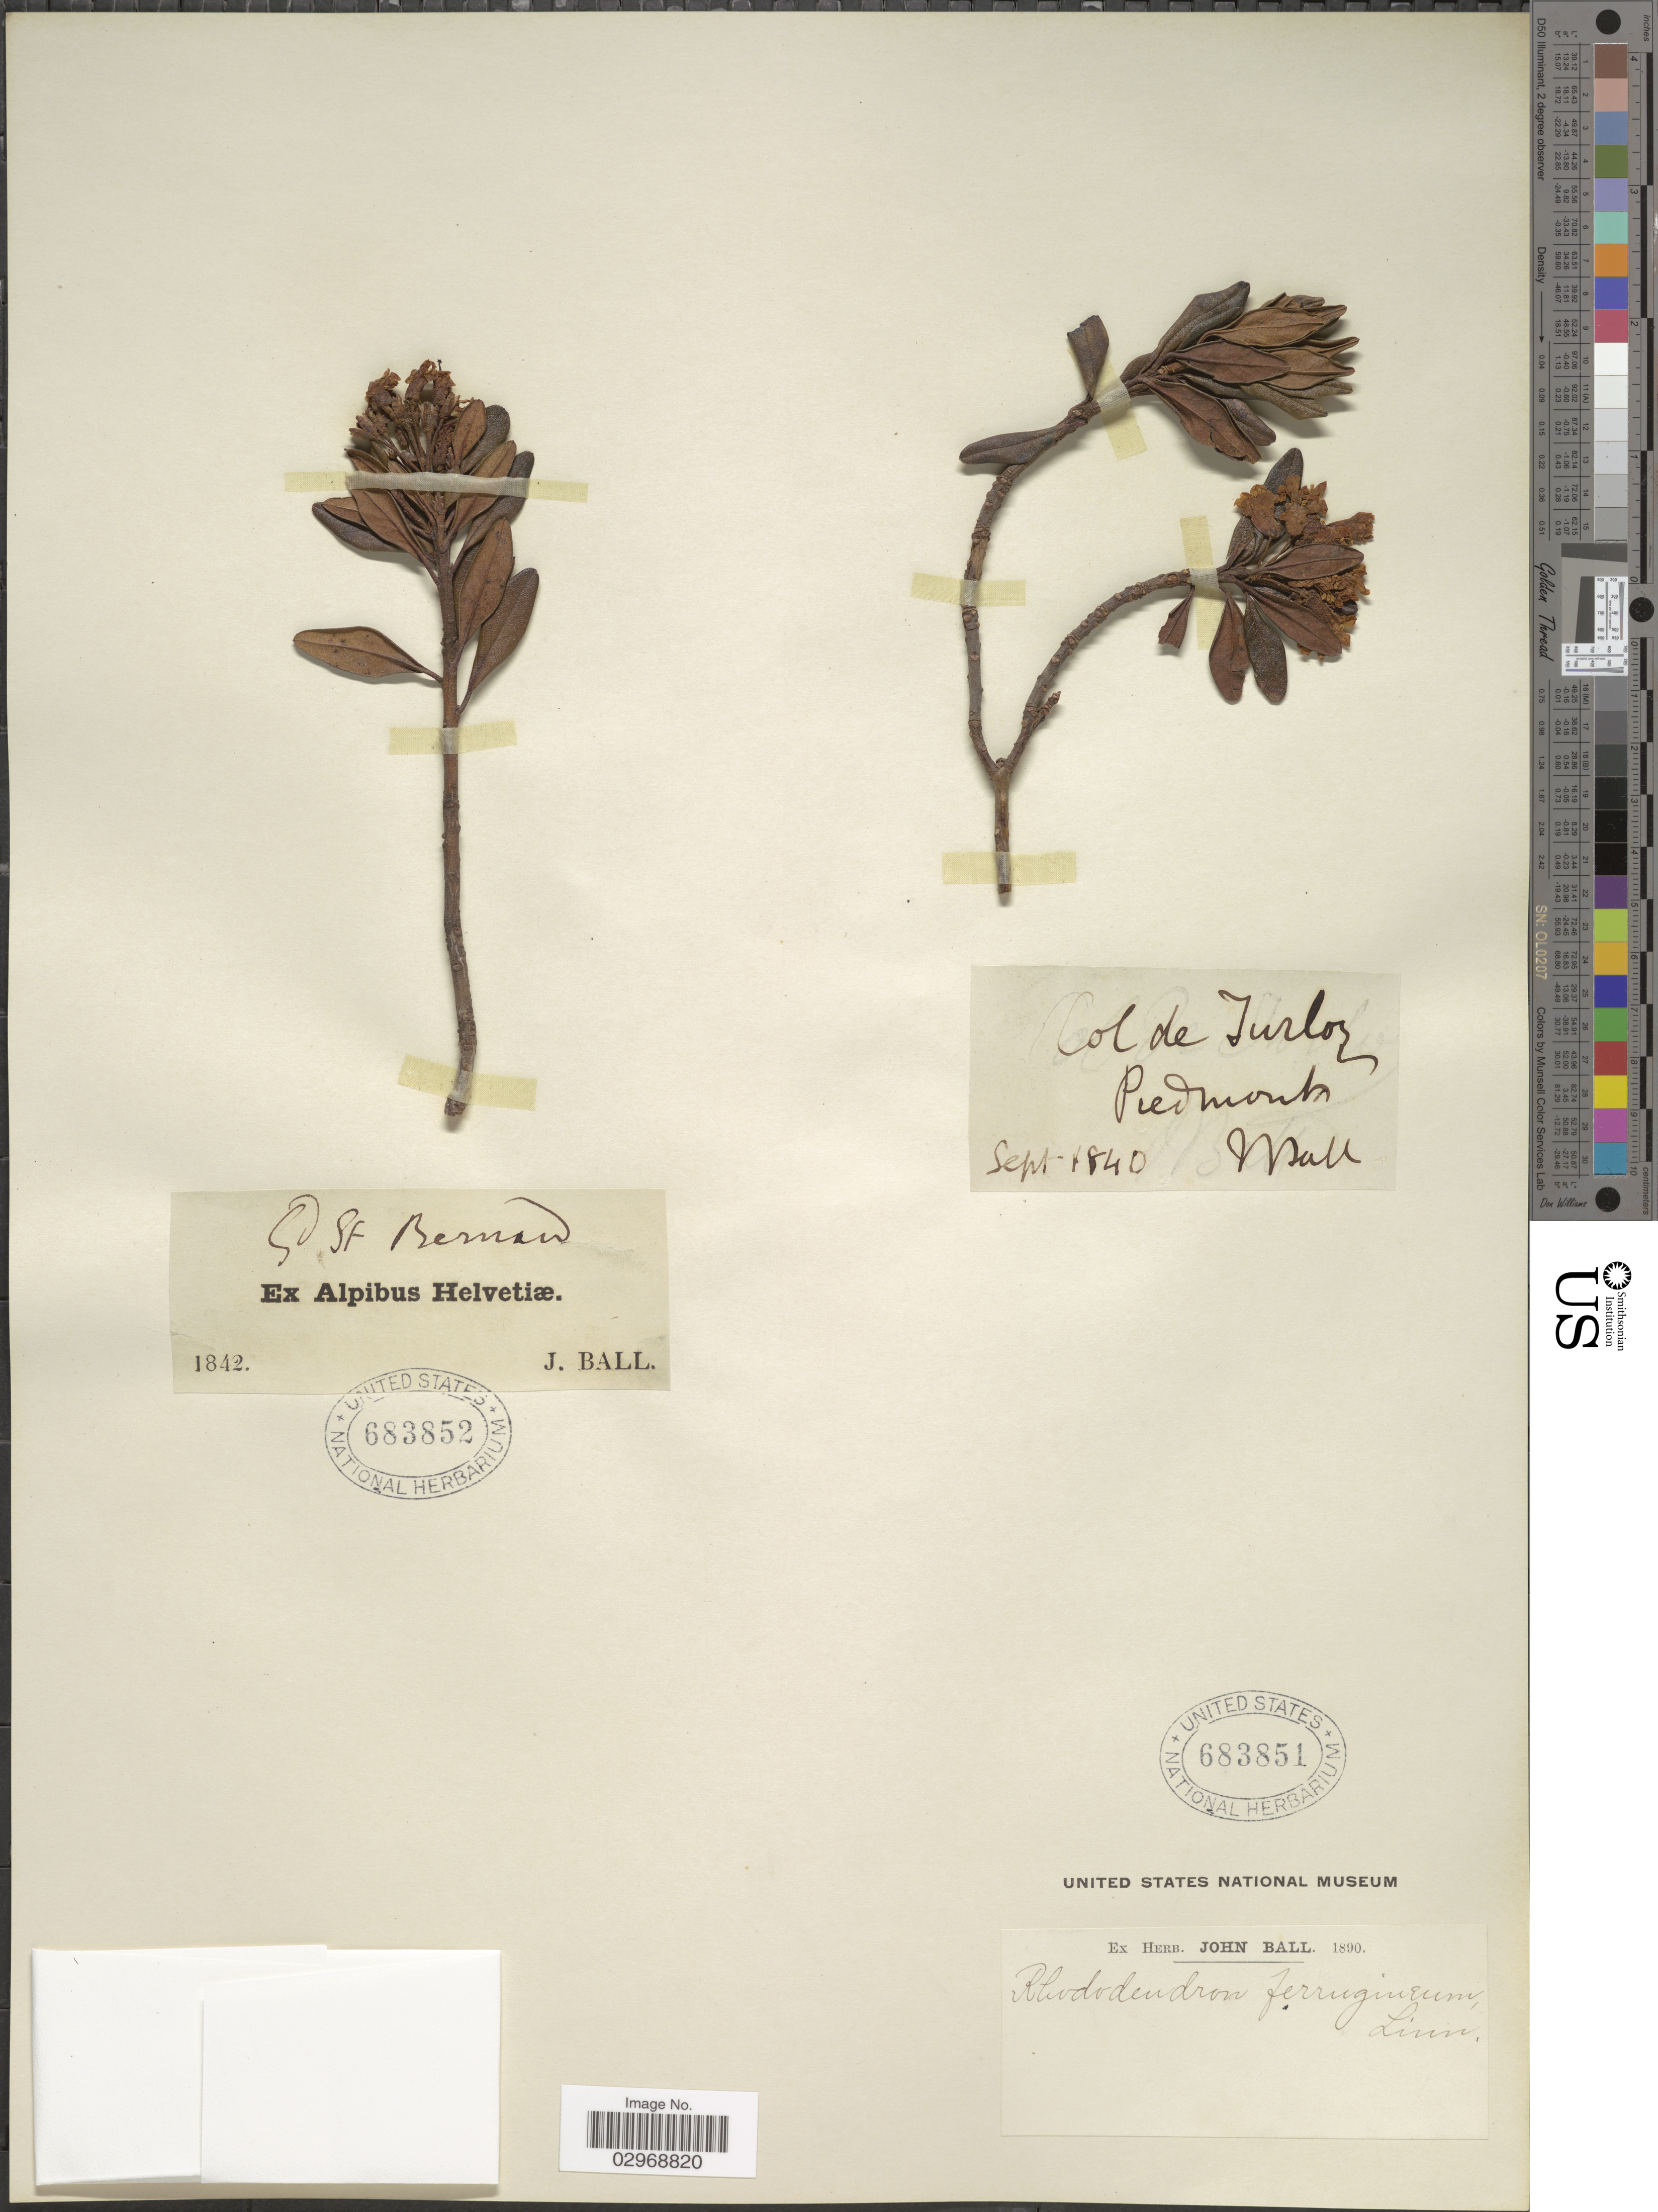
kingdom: Plantae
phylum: Tracheophyta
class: Magnoliopsida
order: Ericales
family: Ericaceae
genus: Rhododendron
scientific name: Rhododendron ferrugineum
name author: L.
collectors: J. Ball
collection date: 1842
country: Switzerland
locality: Gd St Bernard. Ex Alpibus Helvetiae.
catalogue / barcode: US 683852